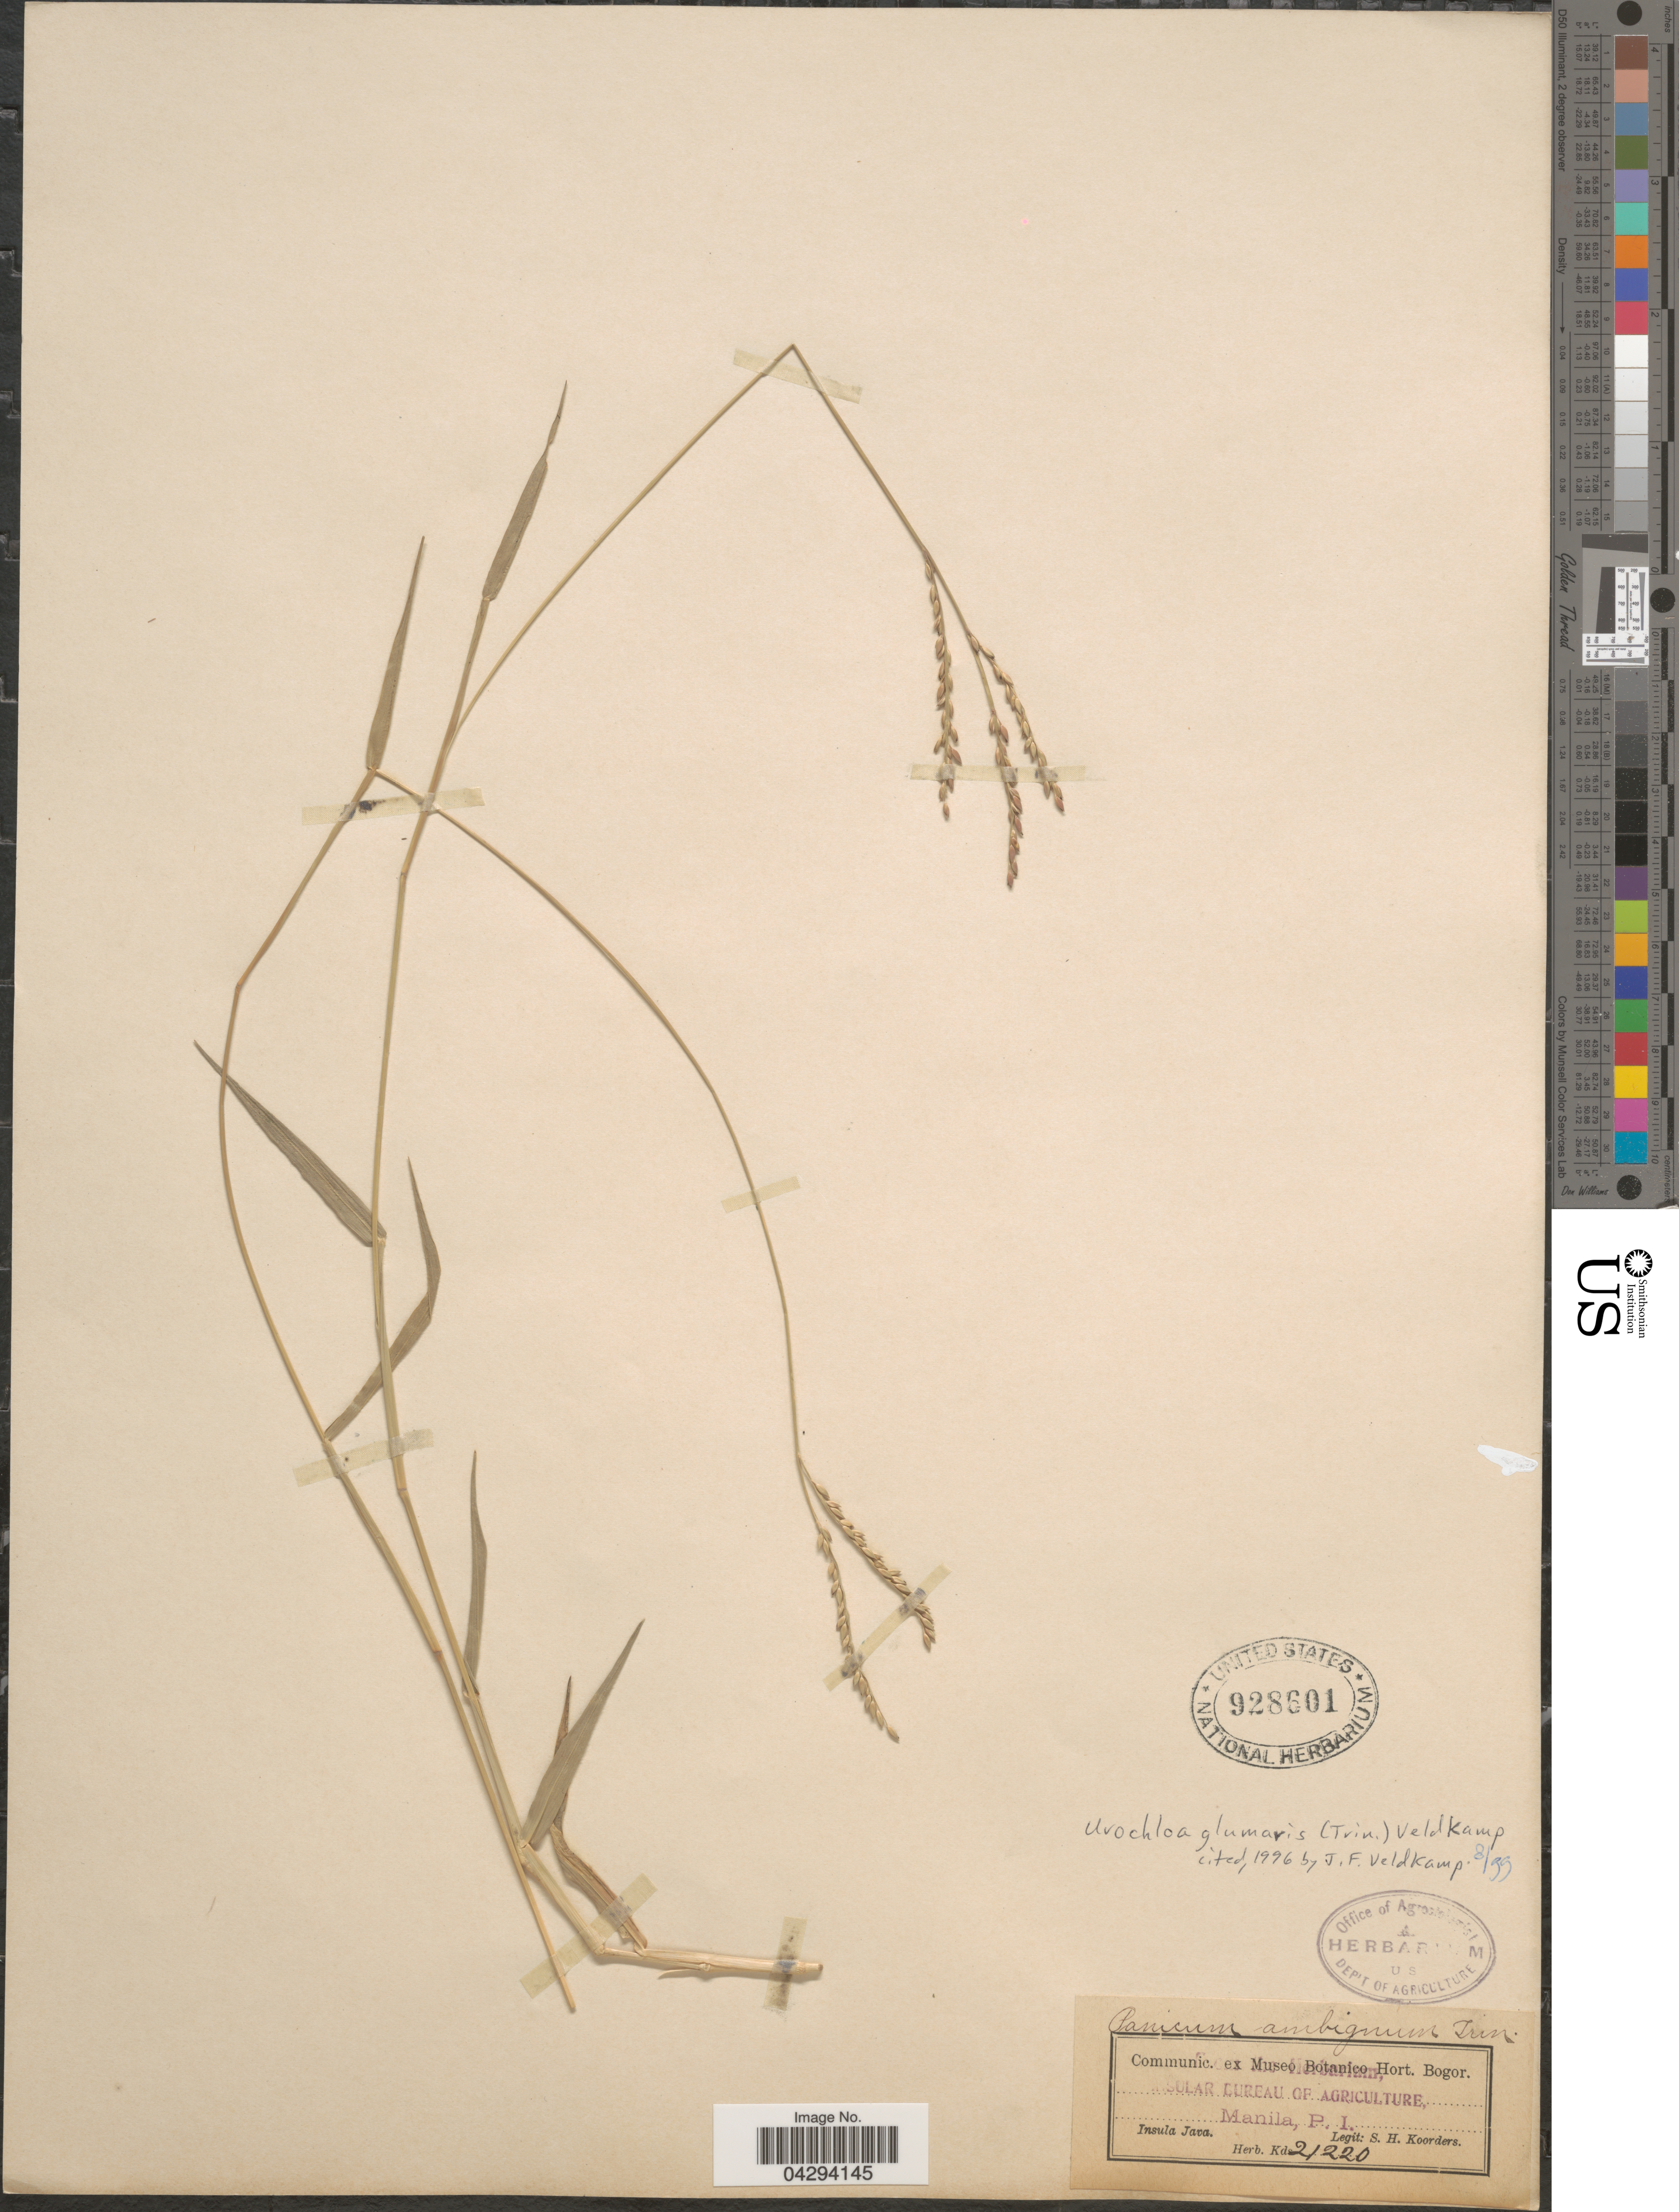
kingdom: Plantae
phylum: Tracheophyta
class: Liliopsida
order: Poales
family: Poaceae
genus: Urochloa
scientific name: Urochloa glumaris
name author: (Trin.) Veldkamp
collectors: S. H. Koorders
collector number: Kds21220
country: Indonesia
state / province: Java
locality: Insula Java.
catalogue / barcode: US 928601